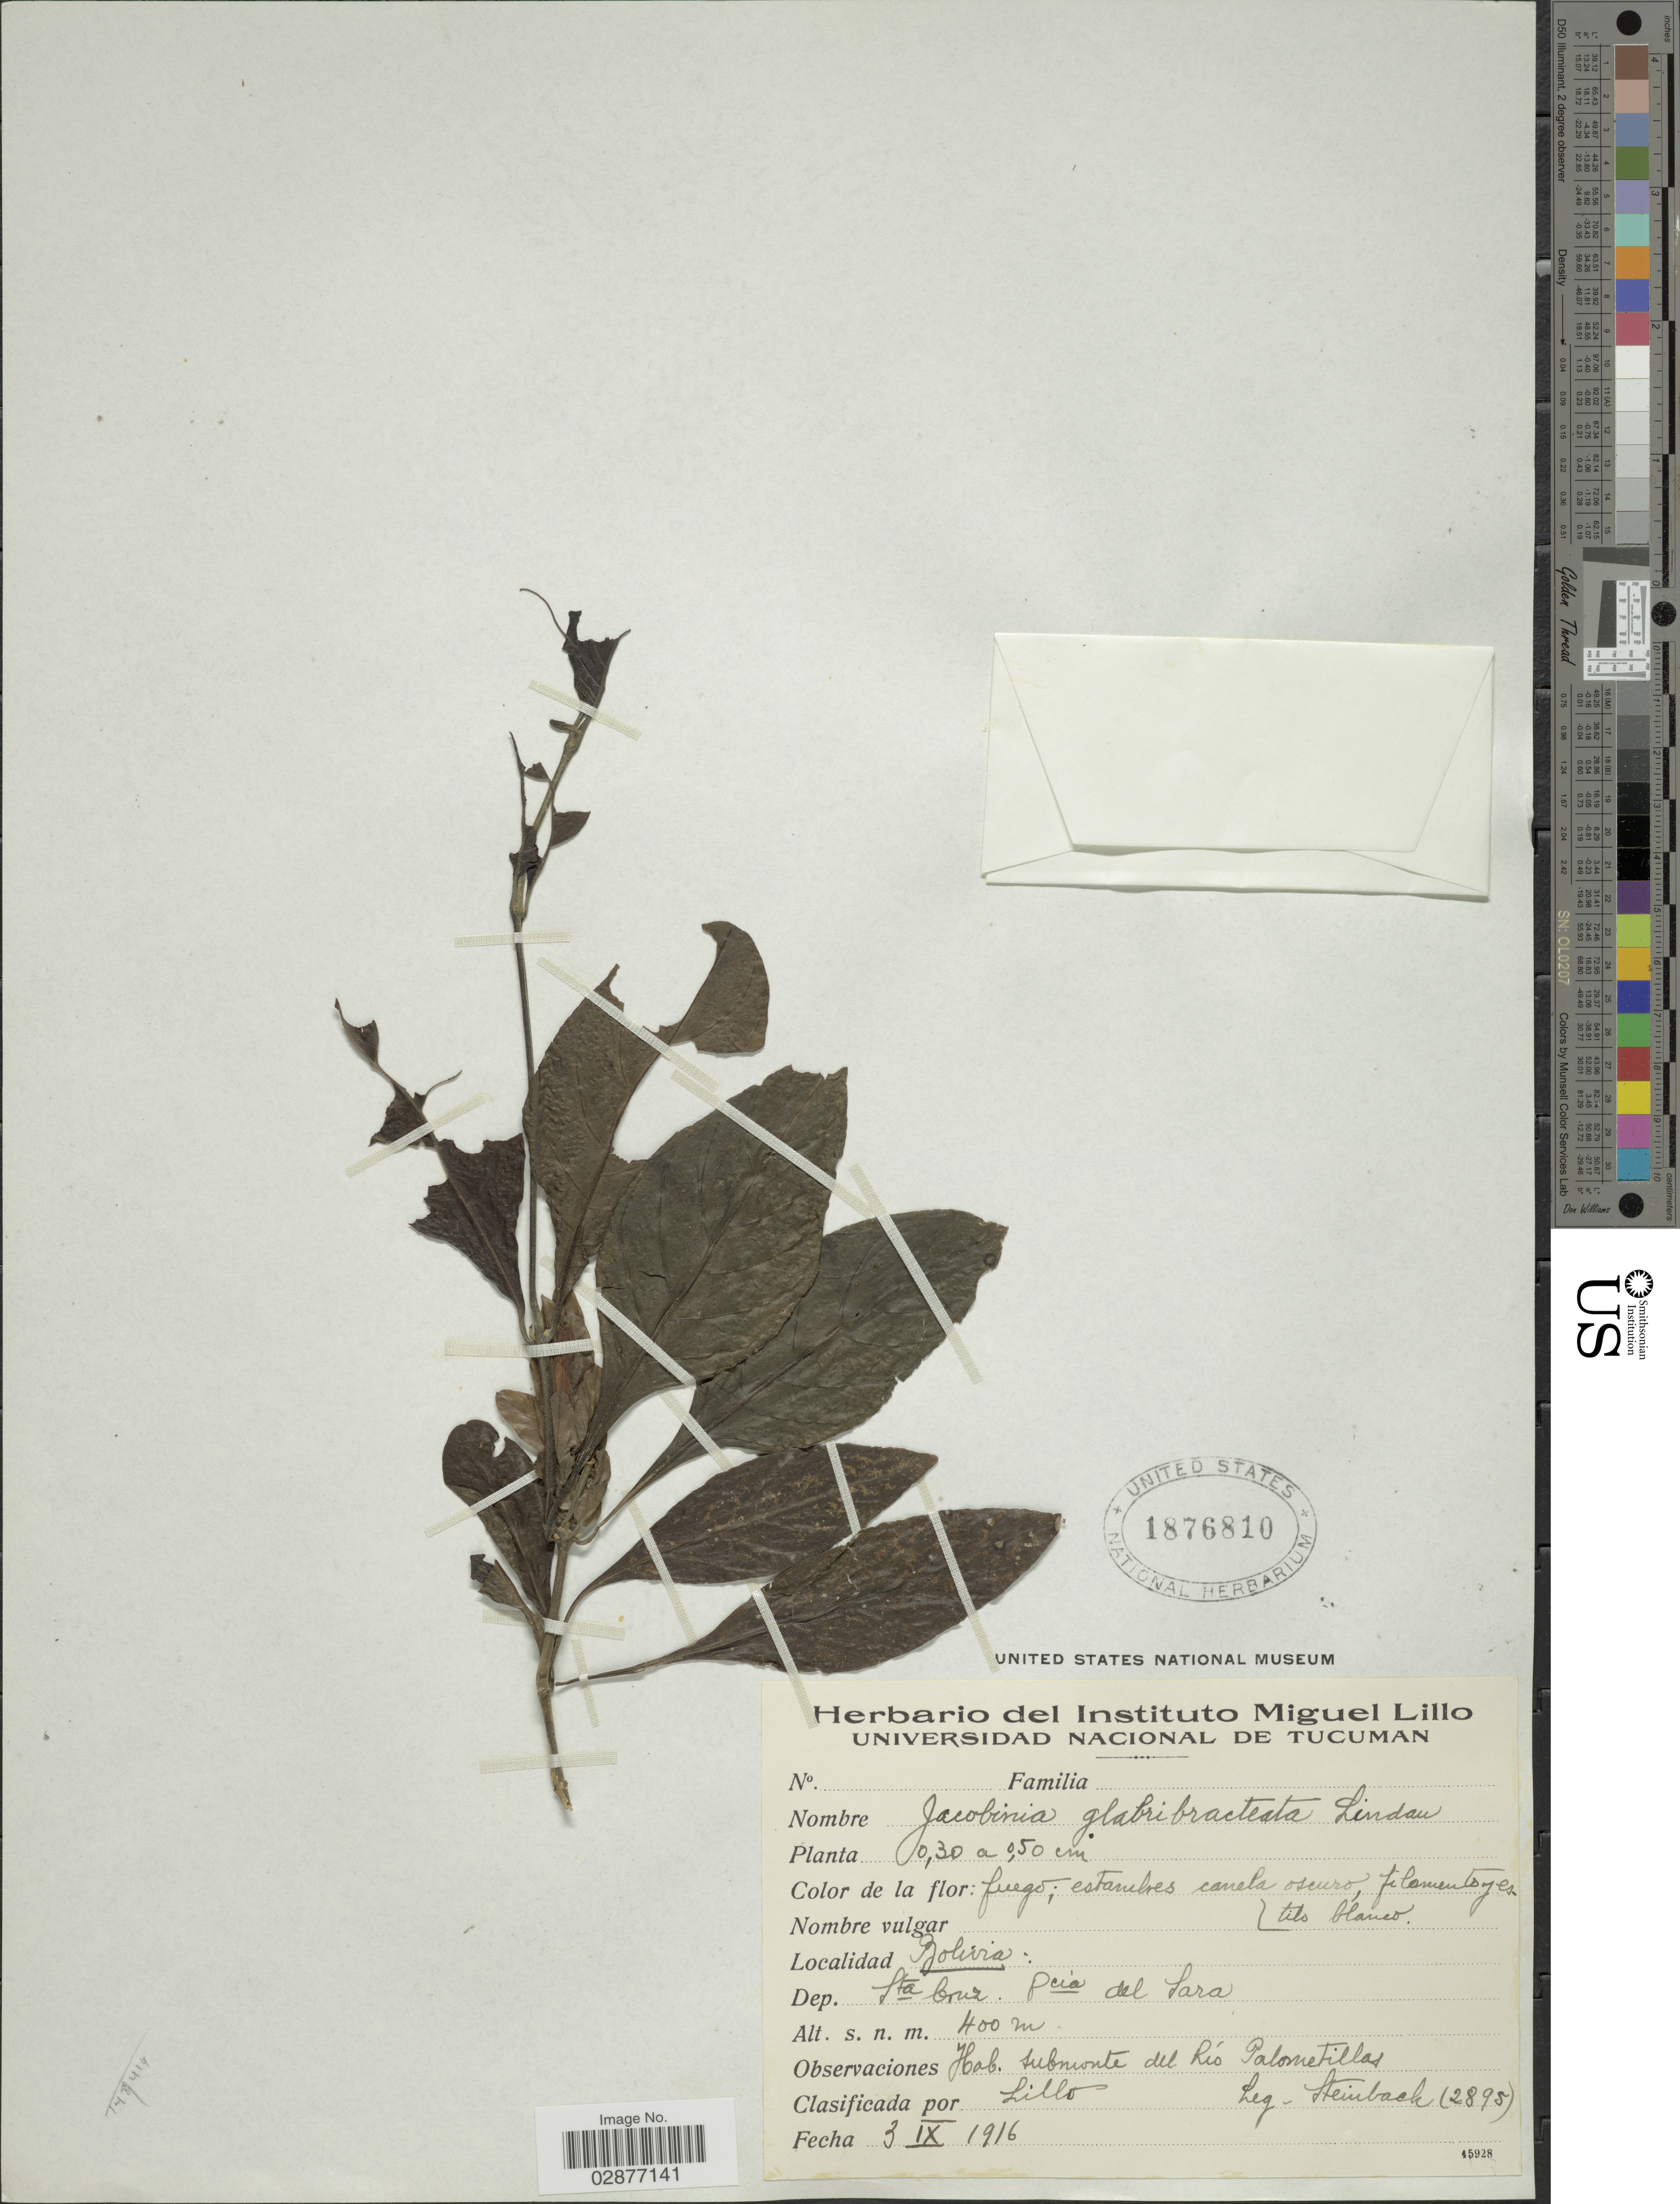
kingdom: Plantae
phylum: Tracheophyta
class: Magnoliopsida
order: Lamiales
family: Acanthaceae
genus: Justicia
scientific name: Justicia aequilabris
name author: (Nees) Lindau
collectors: Steinbach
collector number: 2895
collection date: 1916-09-03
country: Bolivia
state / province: Santa Cruz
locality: Dep. Sta Cruz. Pcia del Sara.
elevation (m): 400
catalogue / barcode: US 1876810